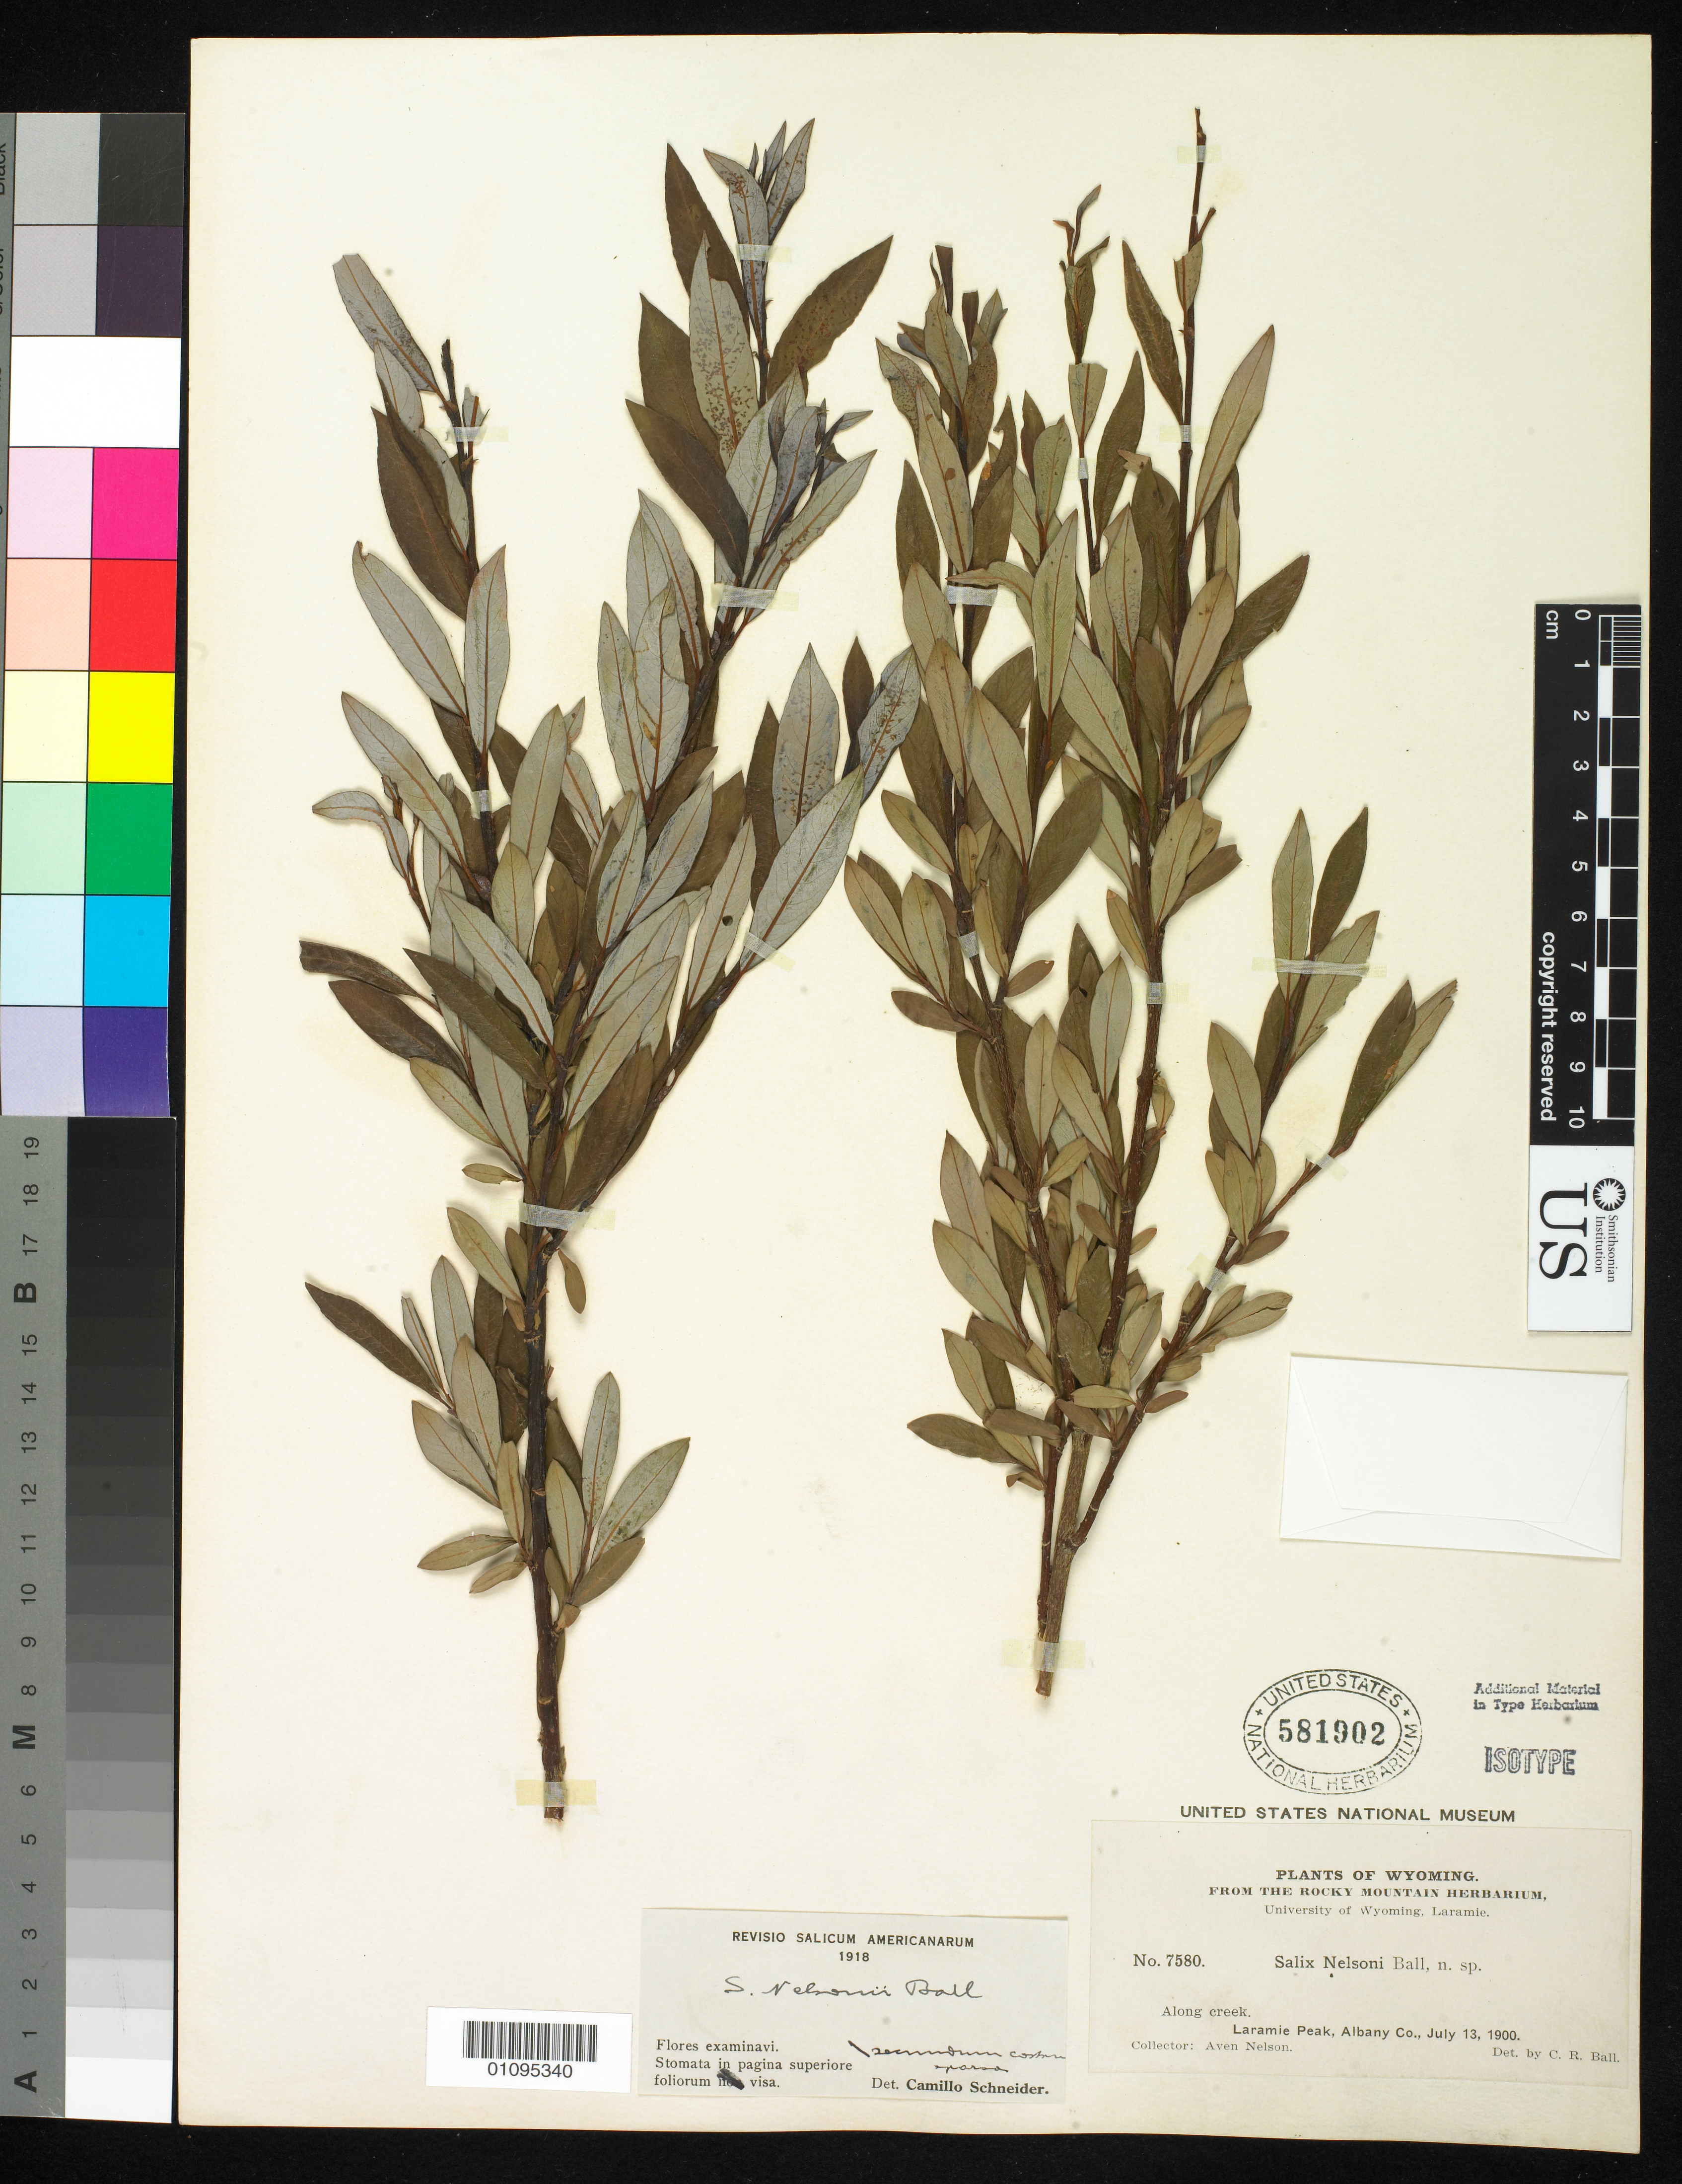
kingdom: Plantae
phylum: Tracheophyta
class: Magnoliopsida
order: Malpighiales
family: Salicaceae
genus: Salix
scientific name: Salix nelsonii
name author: C.R. Ball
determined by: Schneider, C. K.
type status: Isotype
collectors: A. Nelson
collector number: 7580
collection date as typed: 13 Jul 1900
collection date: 1900-07-13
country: United States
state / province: Wyoming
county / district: Albany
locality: Laramie Peak.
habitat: Along creek.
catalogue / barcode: US 581902